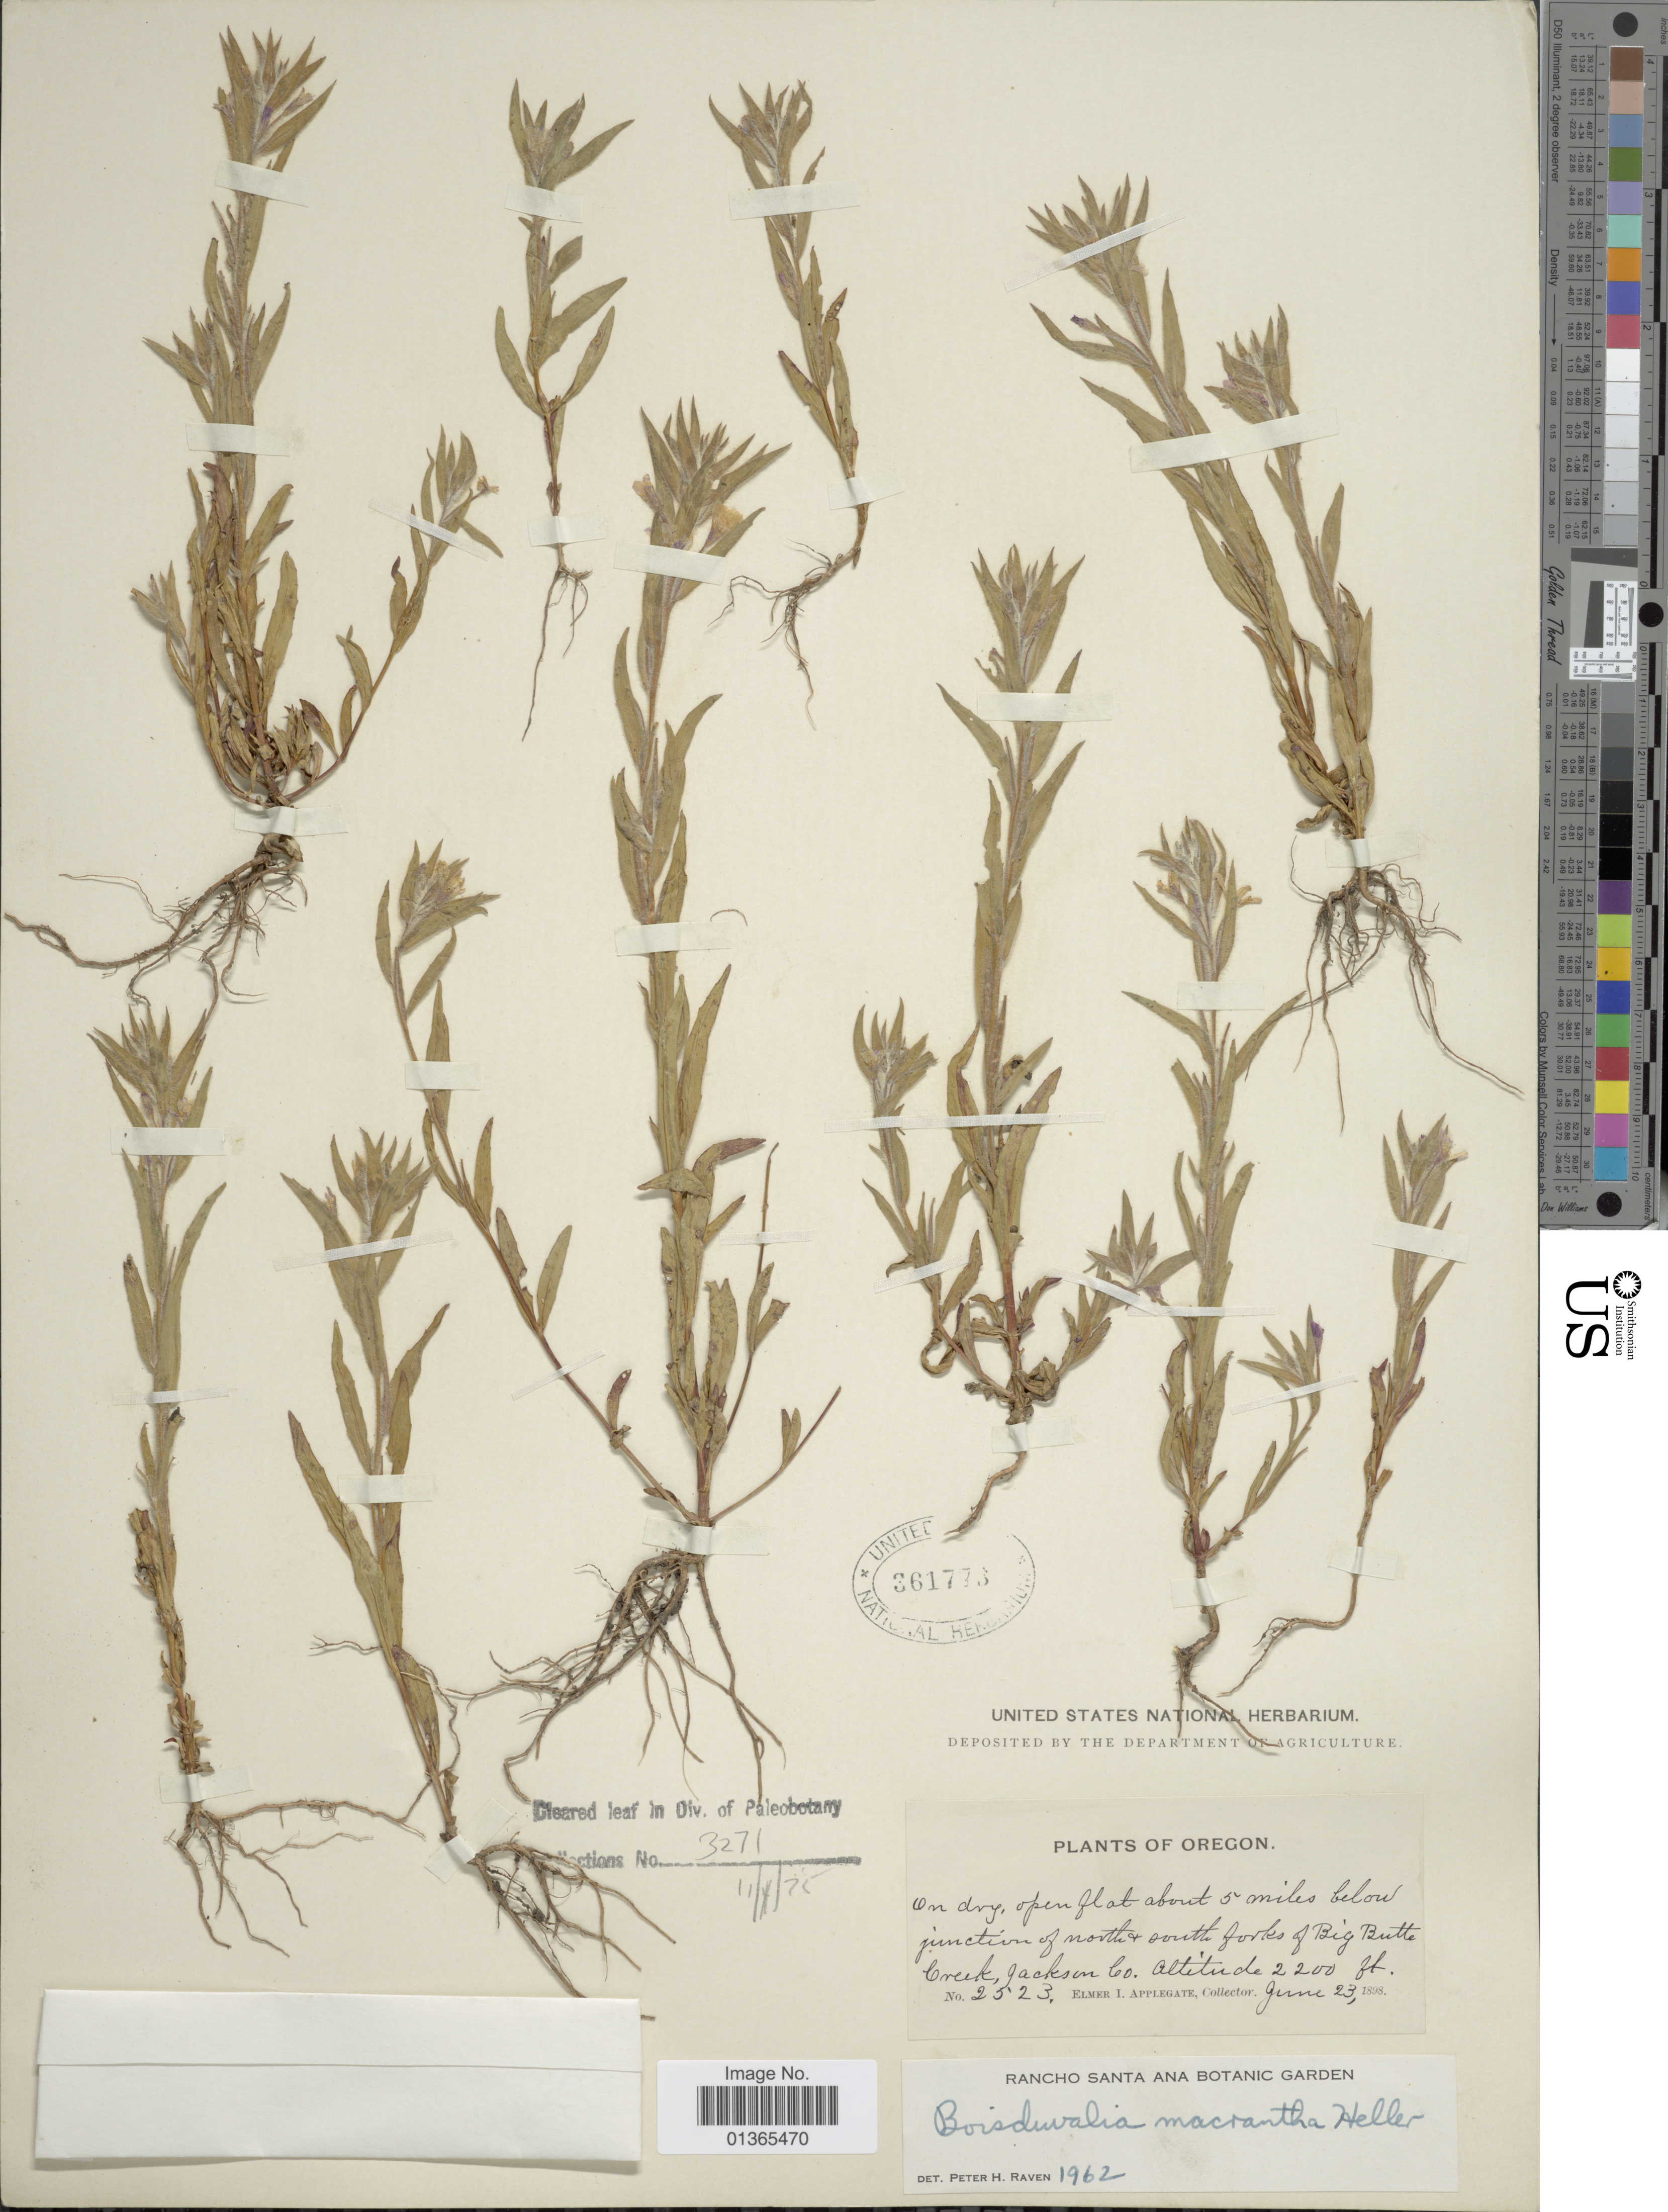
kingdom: Plantae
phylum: Tracheophyta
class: Magnoliopsida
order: Myrtales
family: Onagraceae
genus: Epilobium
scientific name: Epilobium pallidum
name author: (Eastw.) Hoch & P.H. Raven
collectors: E. I. Applegate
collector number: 2523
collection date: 1898-06-23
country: United States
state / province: Oregon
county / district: Jackson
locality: On dry, open flat about 5 miles below junction of north & south forks of Big Butte Creek, Jackson Co.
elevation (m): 671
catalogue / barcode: US 361773